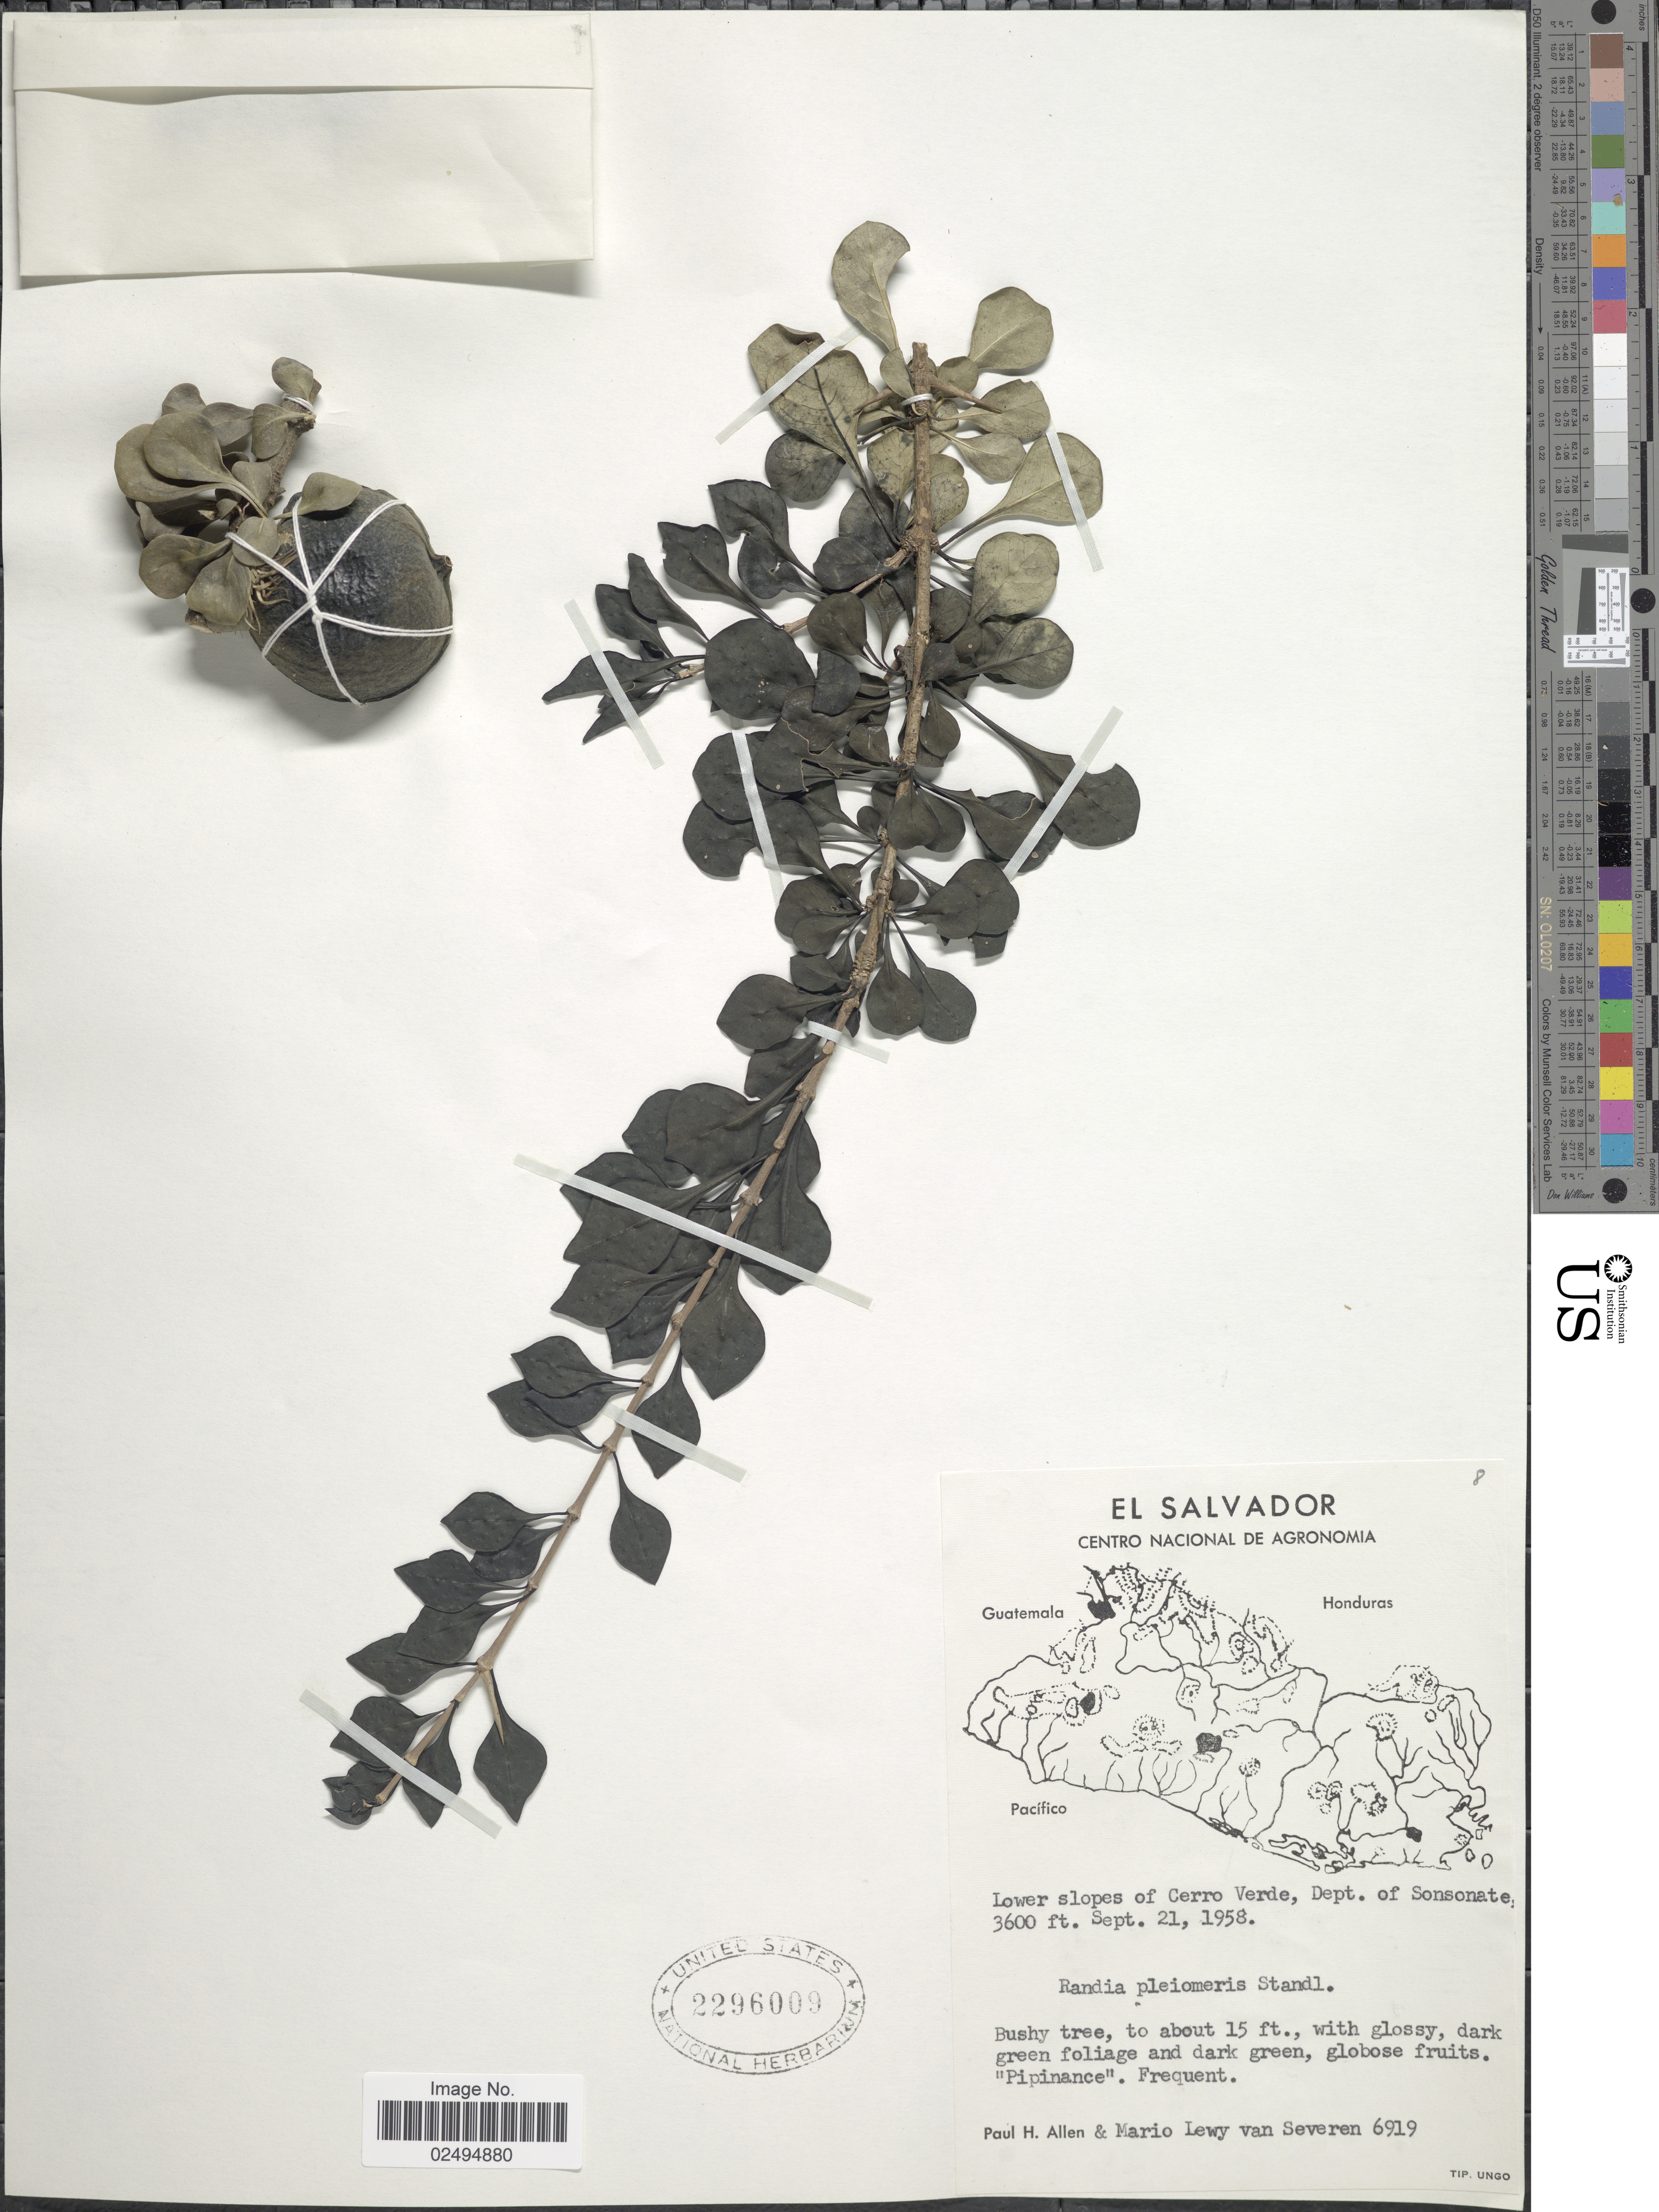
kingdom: Plantae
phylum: Tracheophyta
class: Magnoliopsida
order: Gentianales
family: Rubiaceae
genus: Randia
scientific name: Randia pleiomeris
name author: Standl.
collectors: P. H. Allen & M. Van Severen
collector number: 6919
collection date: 1958-09-21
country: El Salvador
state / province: Sonsonate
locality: Lower slopes of Cerro Verde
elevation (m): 1097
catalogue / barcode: US 2296009